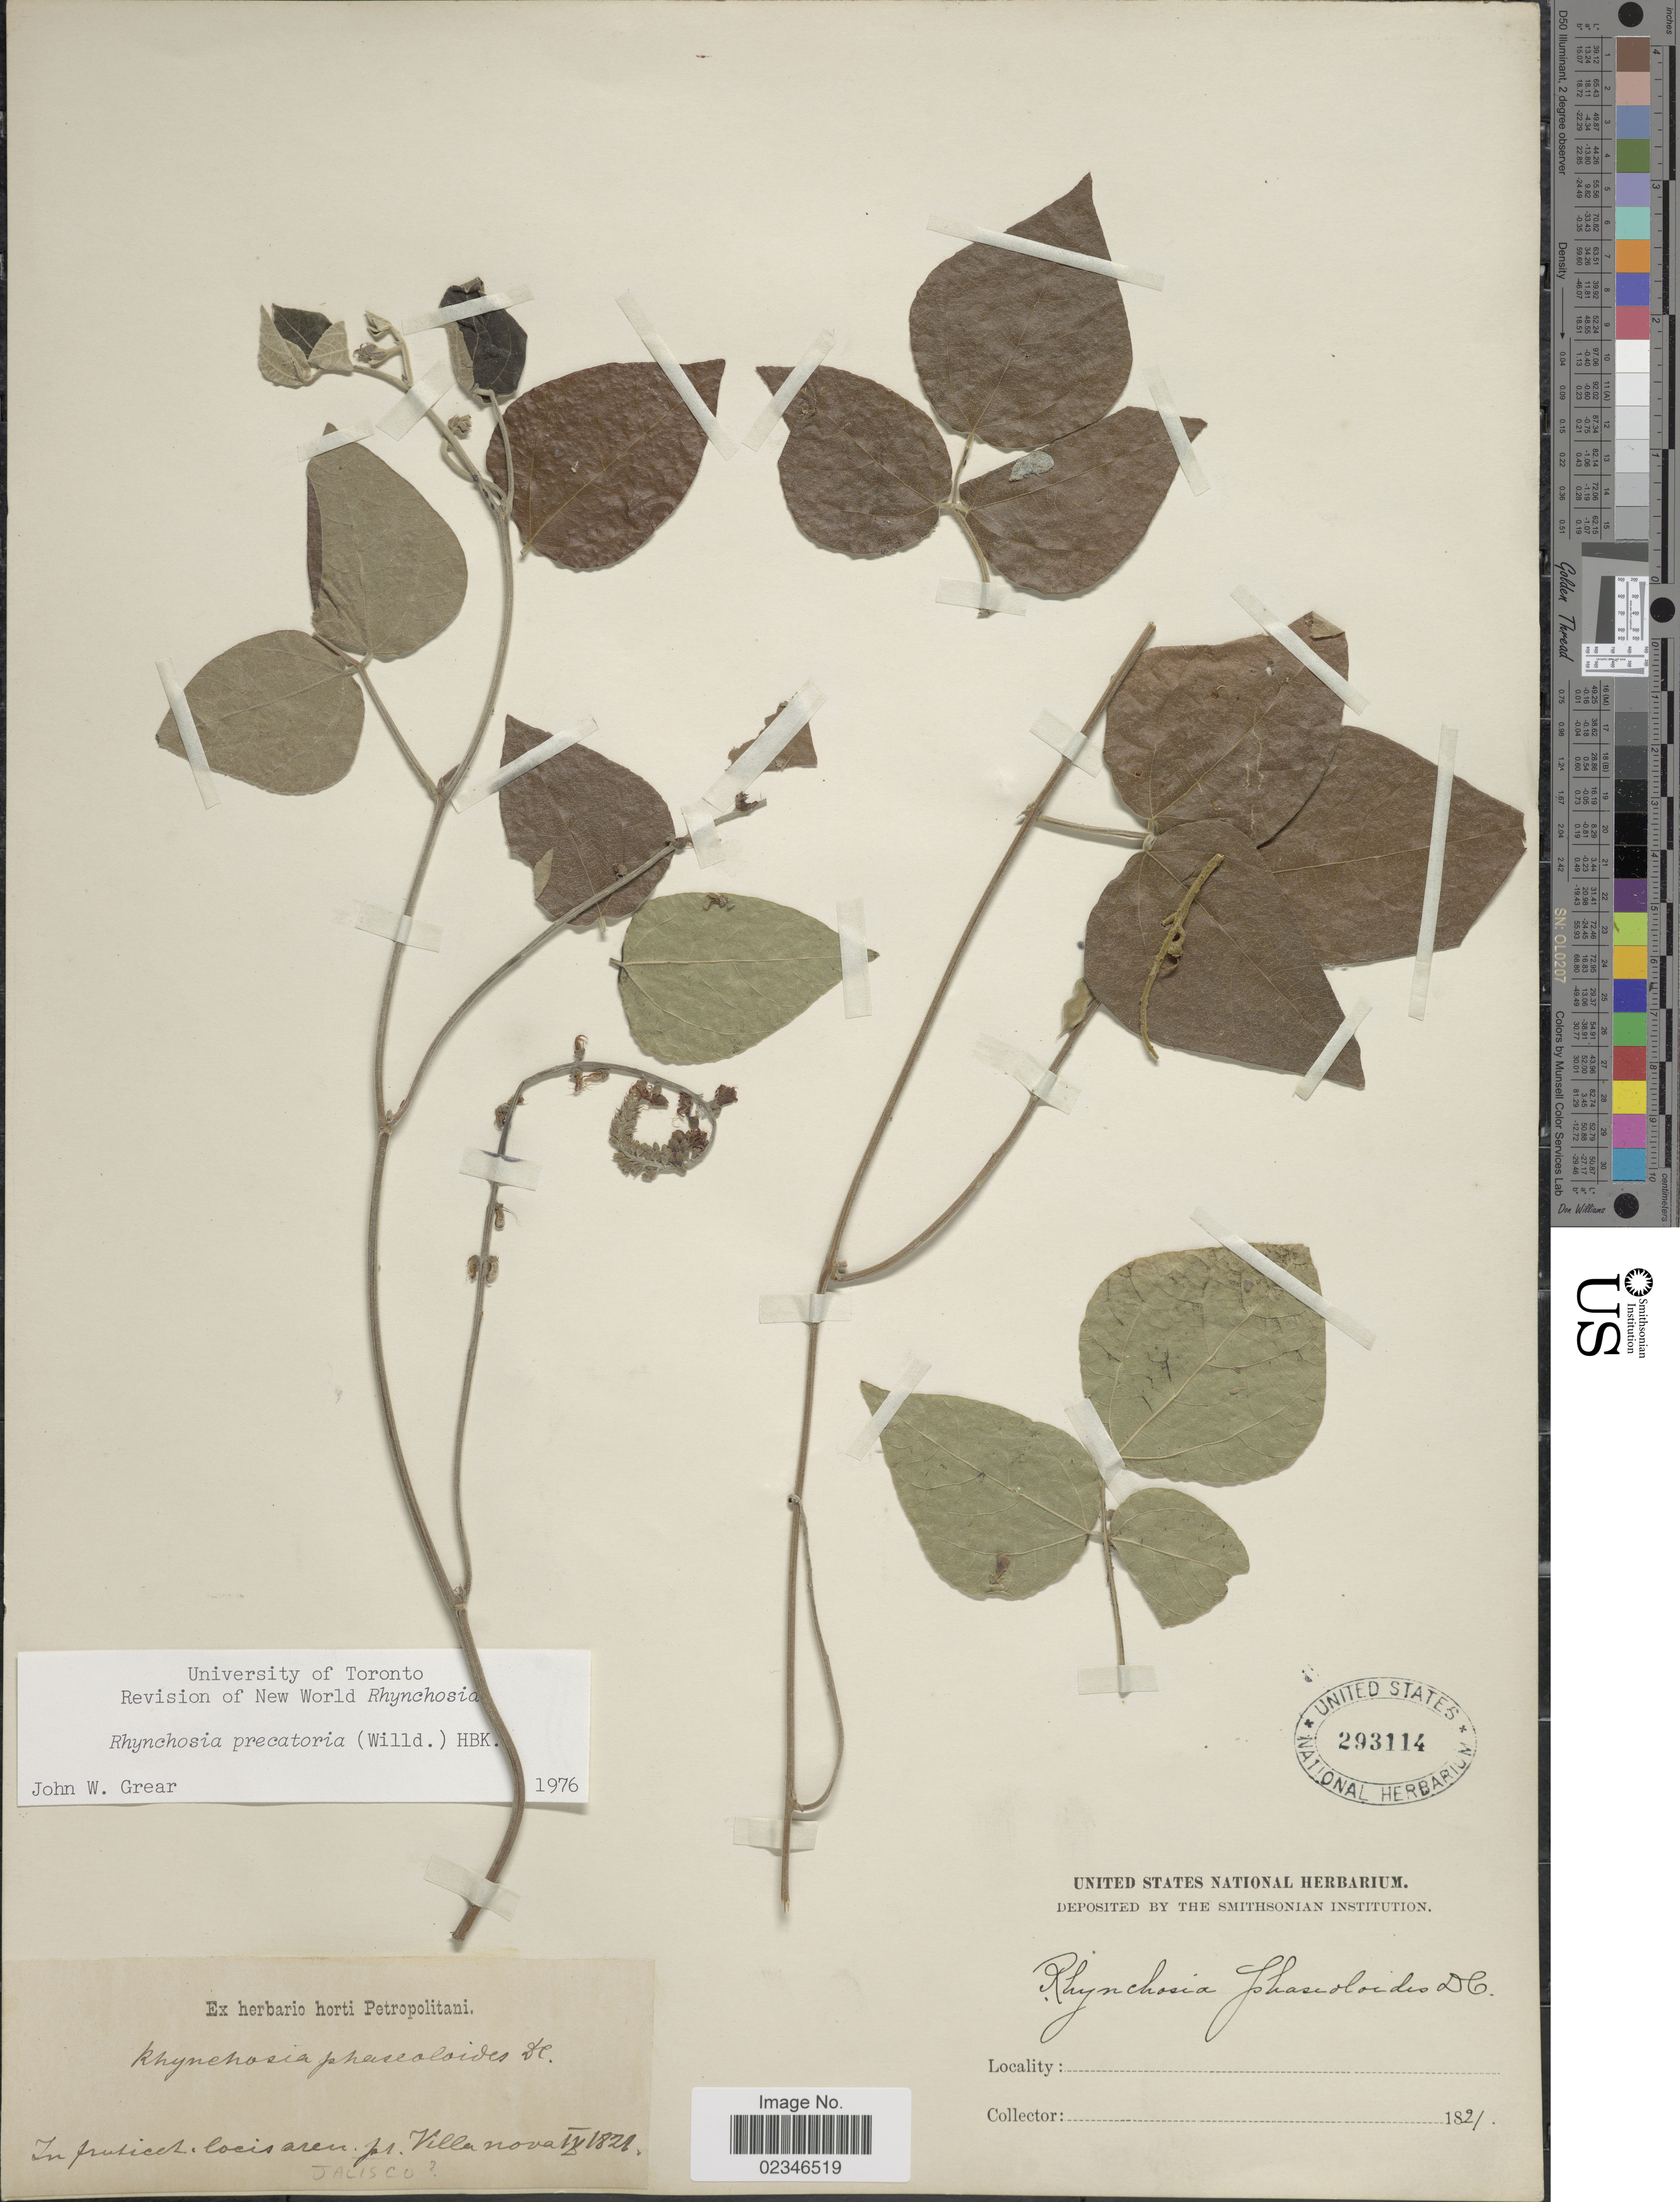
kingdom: Plantae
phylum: Tracheophyta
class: Magnoliopsida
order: Fabales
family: Fabaceae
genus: Rhynchosia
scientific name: Rhynchosia precatoria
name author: (Willd.) DC.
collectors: ex Herb. Horti Bot. Petropolitani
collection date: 1821-04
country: Mexico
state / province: Jalisco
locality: In fruticet. locis aren. pr. Villa nova [interpreted]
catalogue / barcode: US 293114